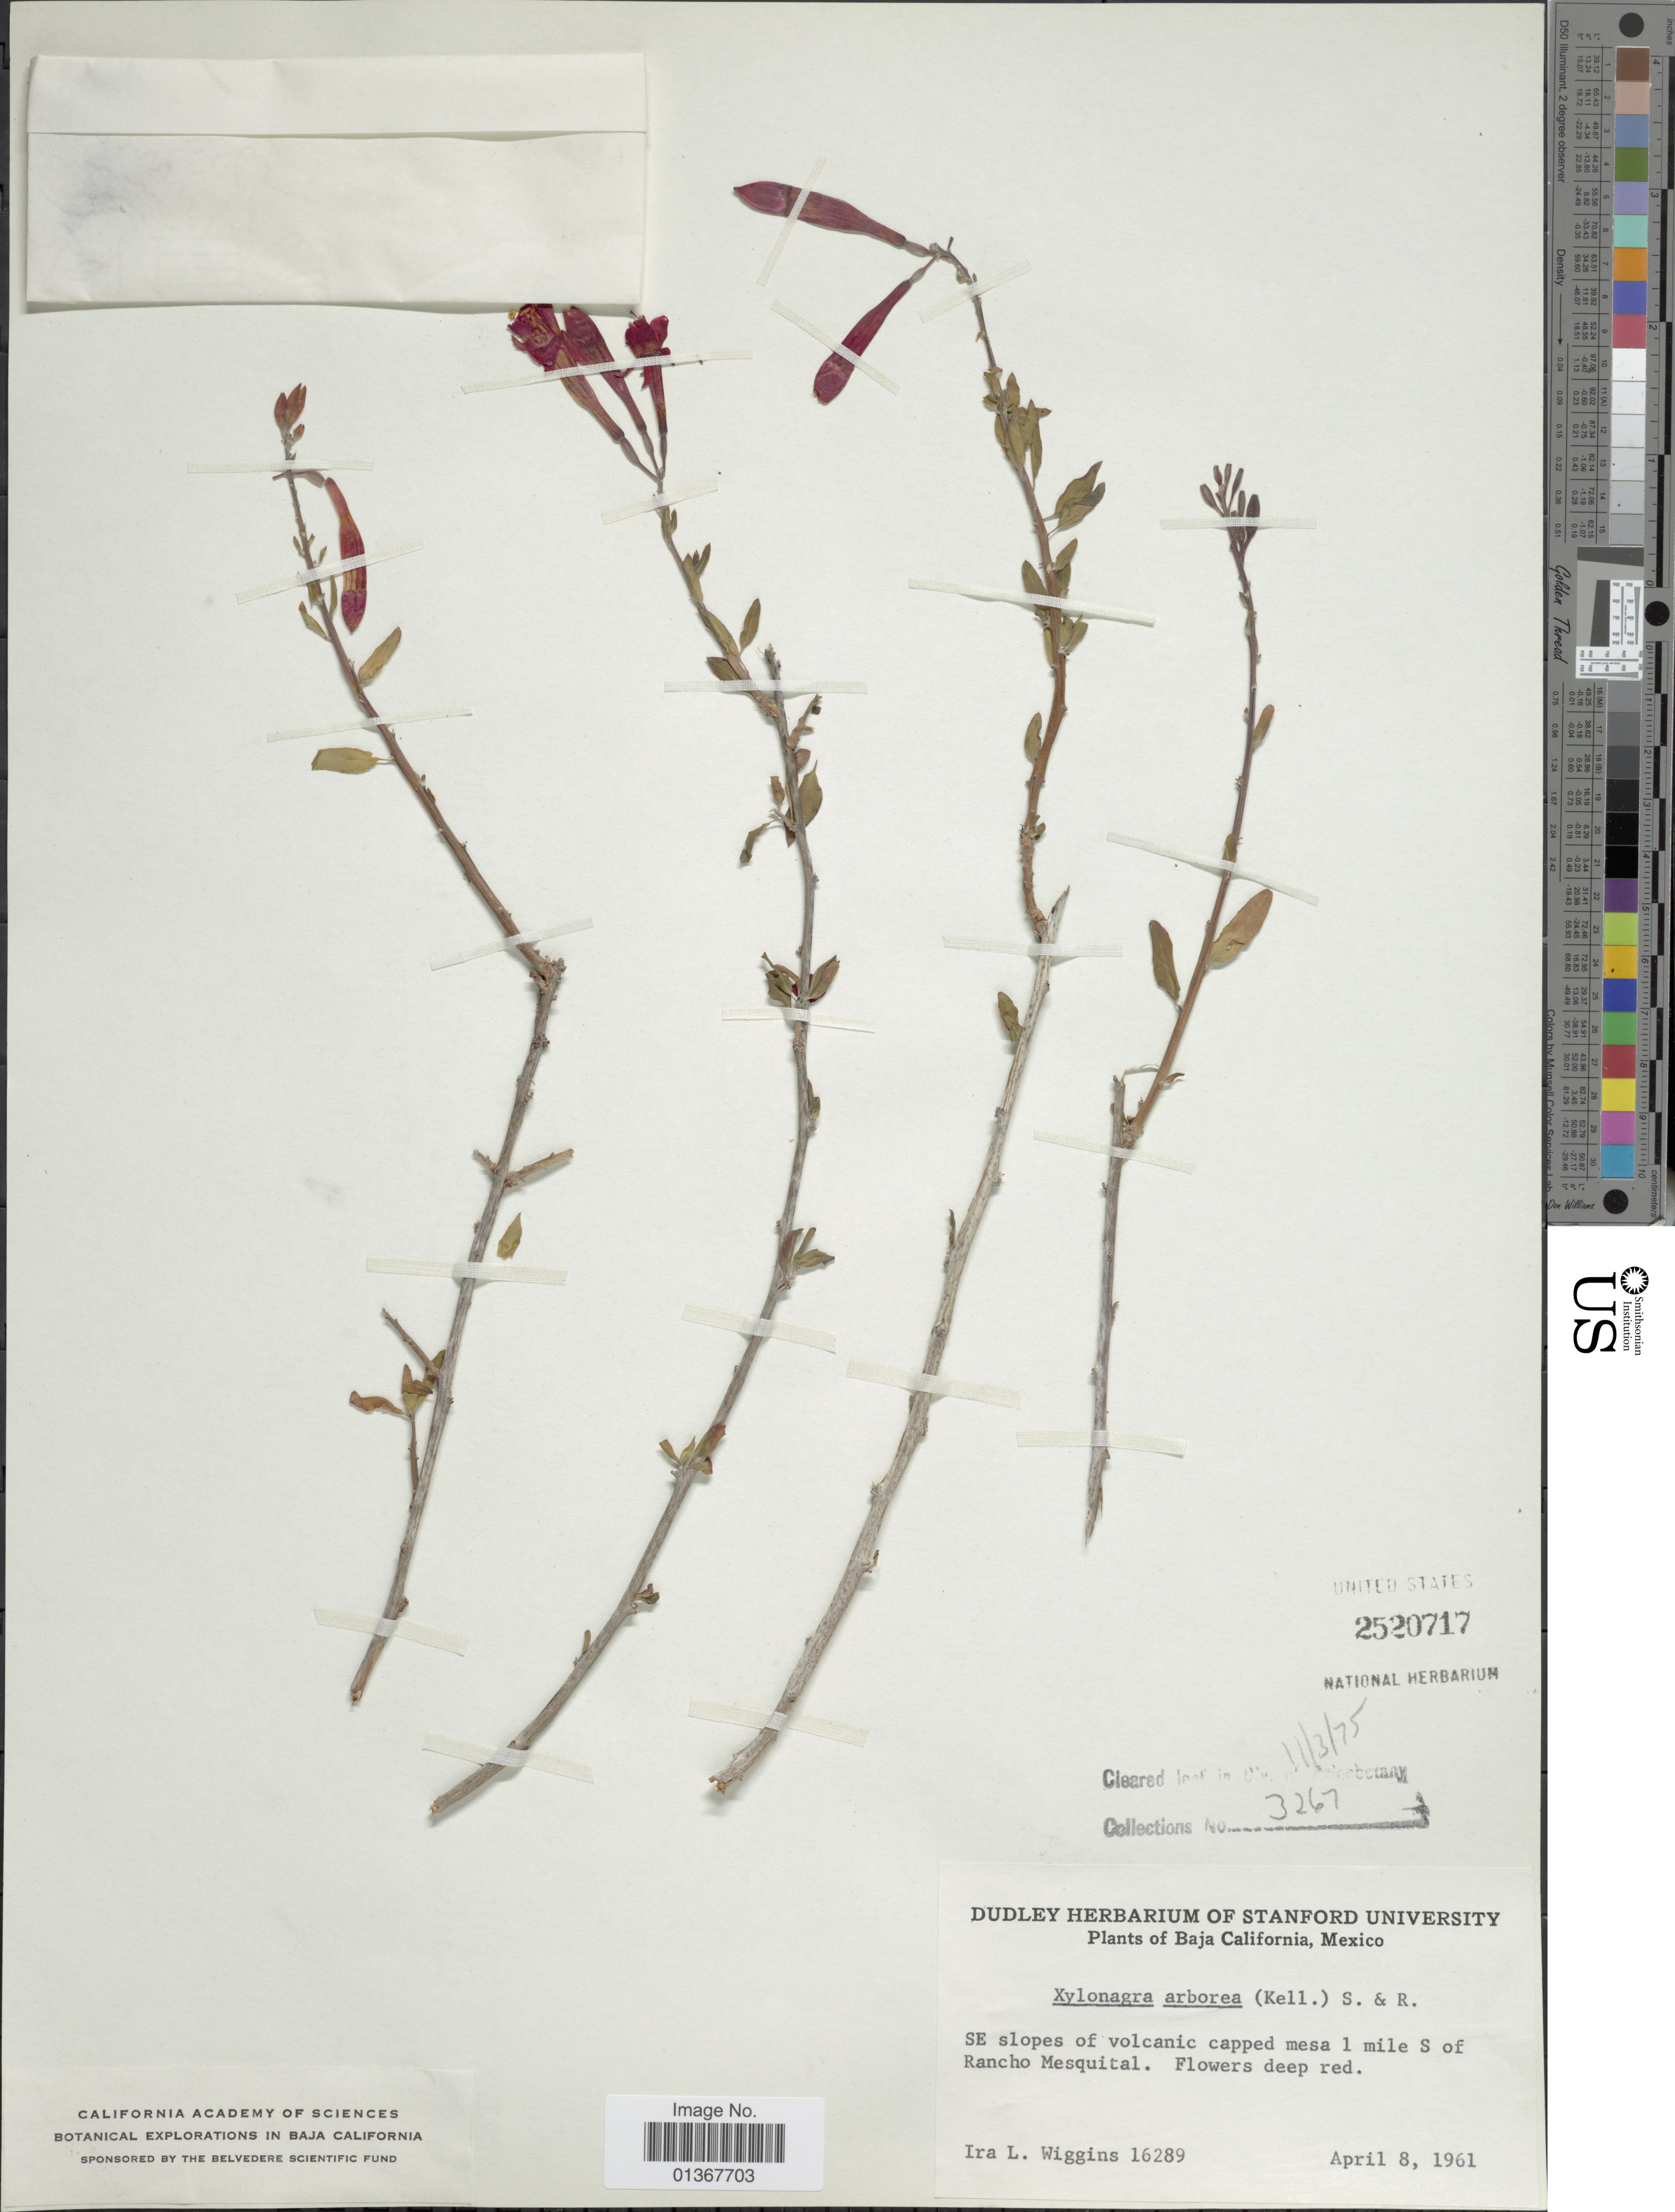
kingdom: Plantae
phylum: Tracheophyta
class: Magnoliopsida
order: Myrtales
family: Onagraceae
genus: Xylonagra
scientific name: Xylonagra arborea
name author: (Kellogg) Donn. Sm. & Rose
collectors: I. L. Wiggins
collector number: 16289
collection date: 1961-04-08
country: Mexico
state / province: Baja California Sur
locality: SE slopes of volcanic capped mesa 1 mile S of Rancho Mesquital.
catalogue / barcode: US 2520717